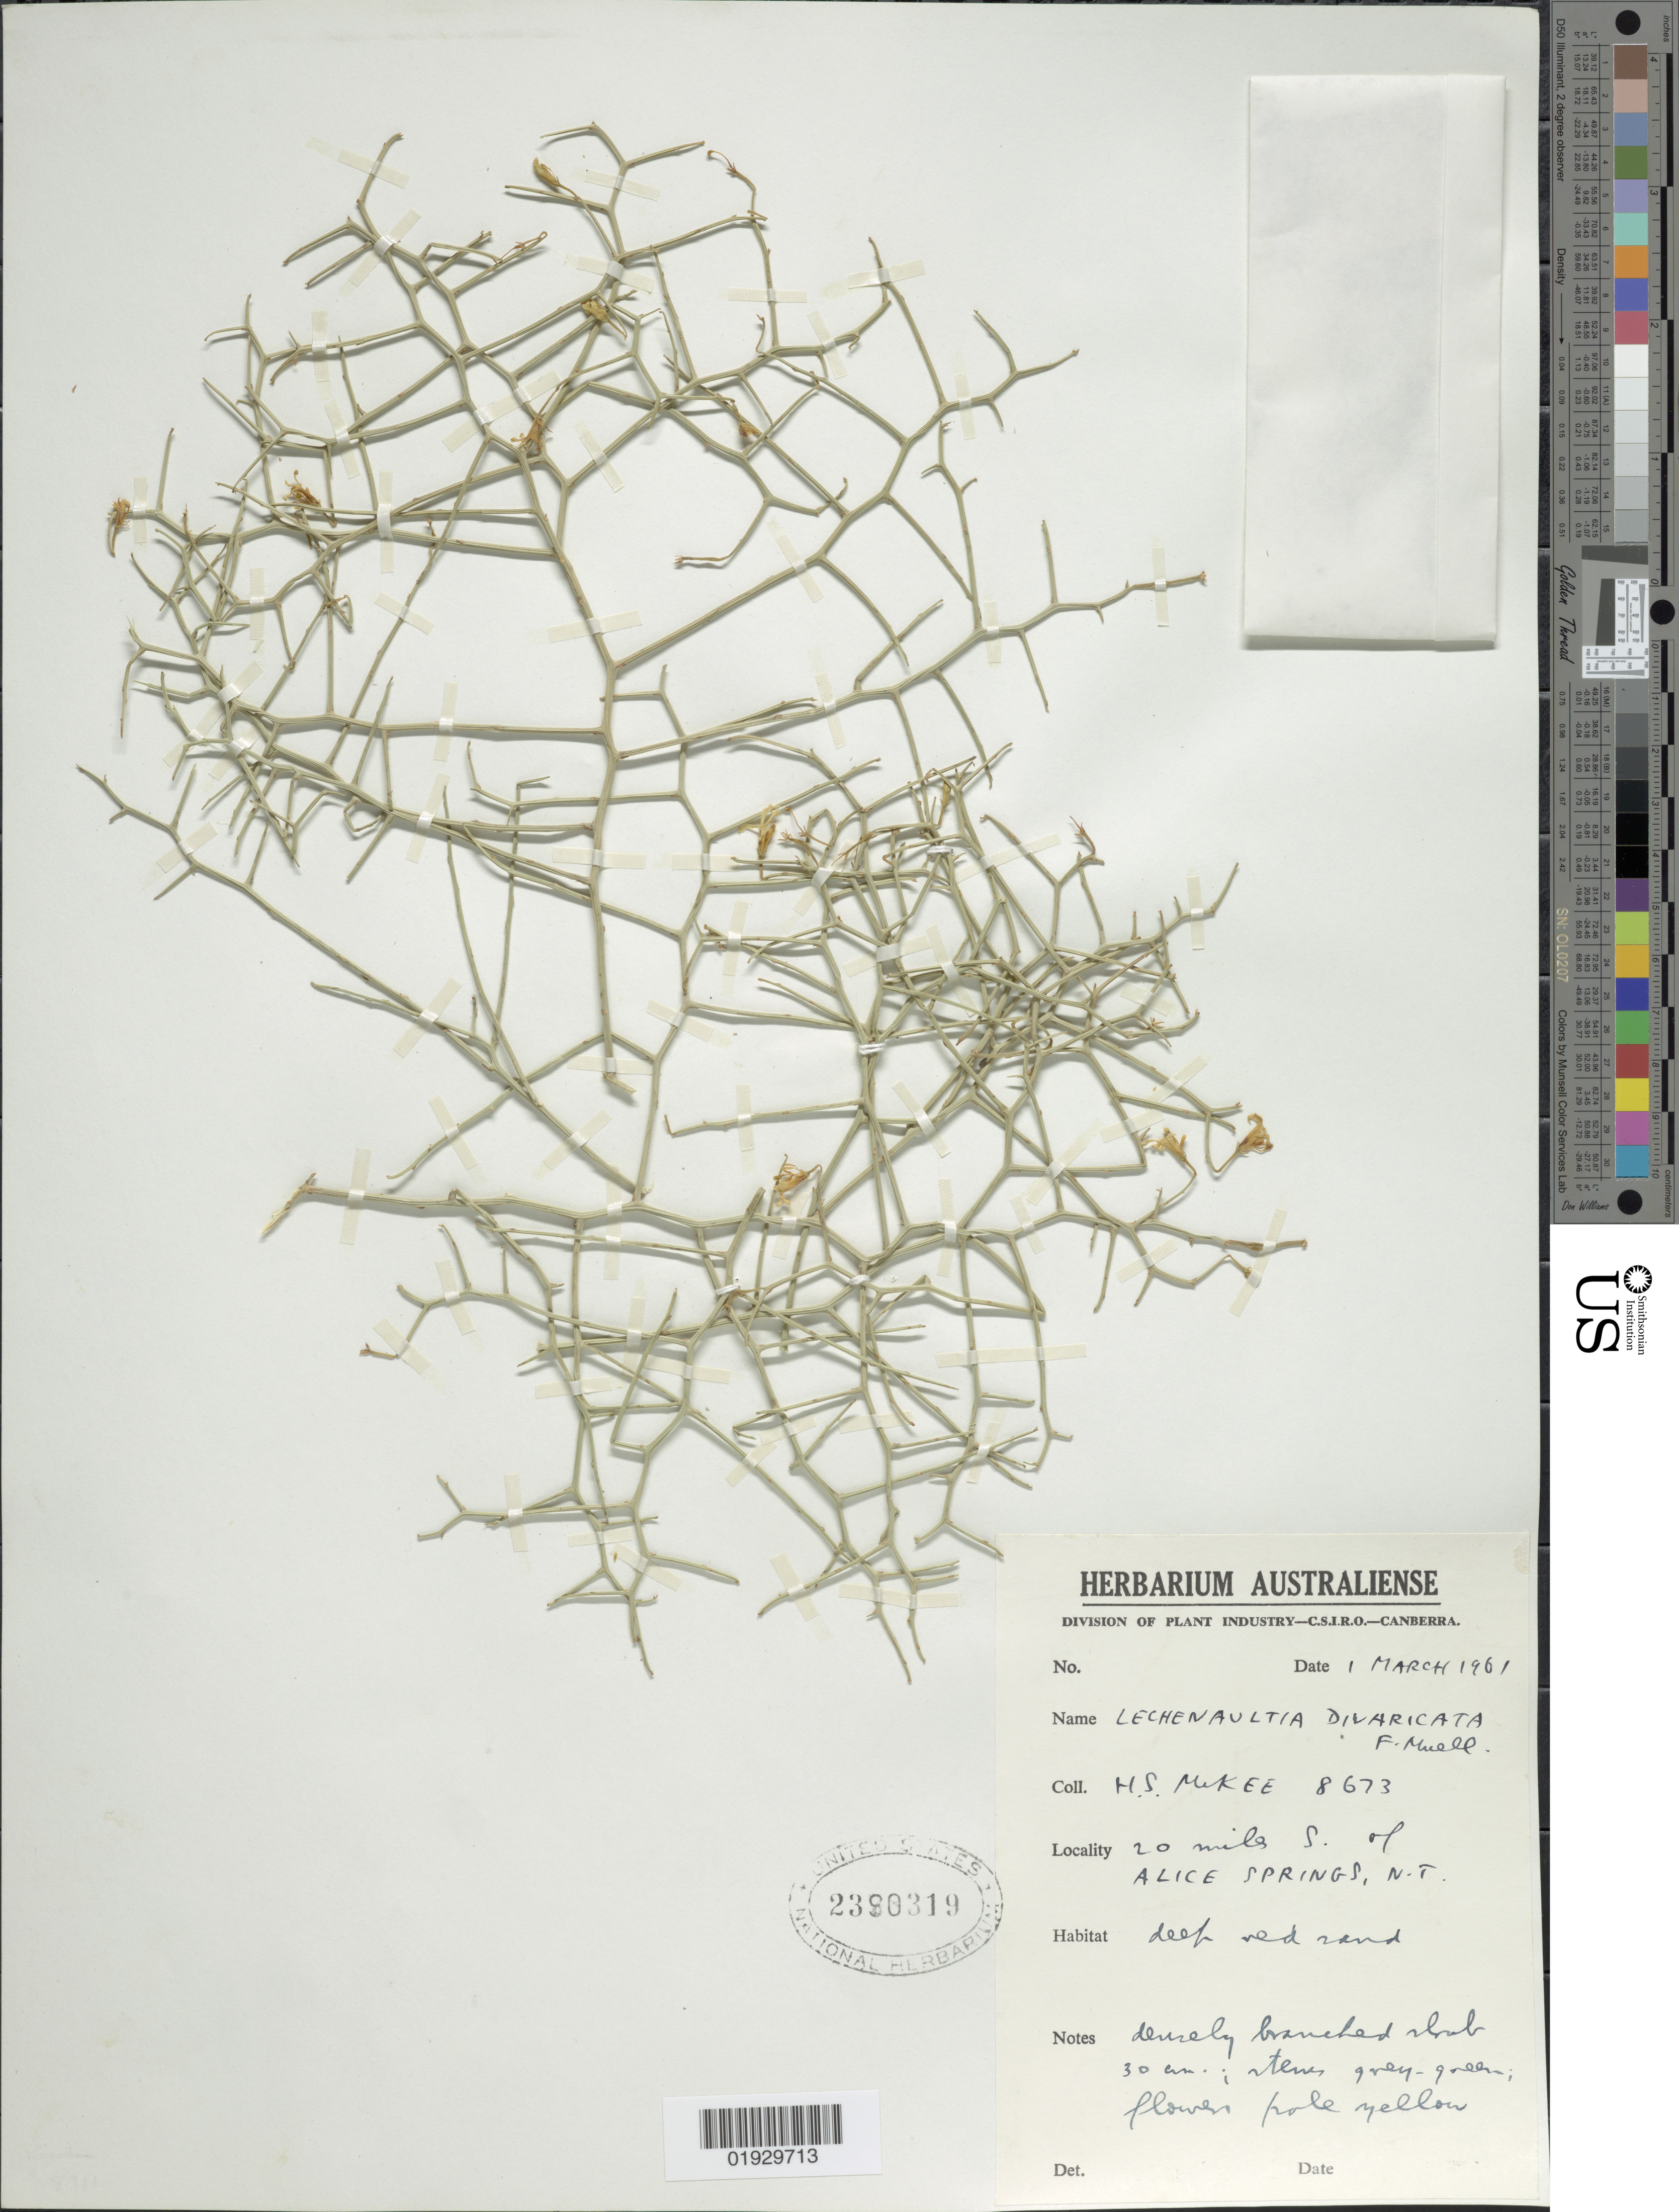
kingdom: Plantae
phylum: Tracheophyta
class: Magnoliopsida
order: Asterales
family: Goodeniaceae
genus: Leschenaultia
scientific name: Leschenaultia divaricata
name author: F. Muell.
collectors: H. S. McKee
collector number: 8673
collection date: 1961-03-01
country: Australia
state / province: Northern Territory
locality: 20 miles S. of Alice Springs, N.T.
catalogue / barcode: US 2390319